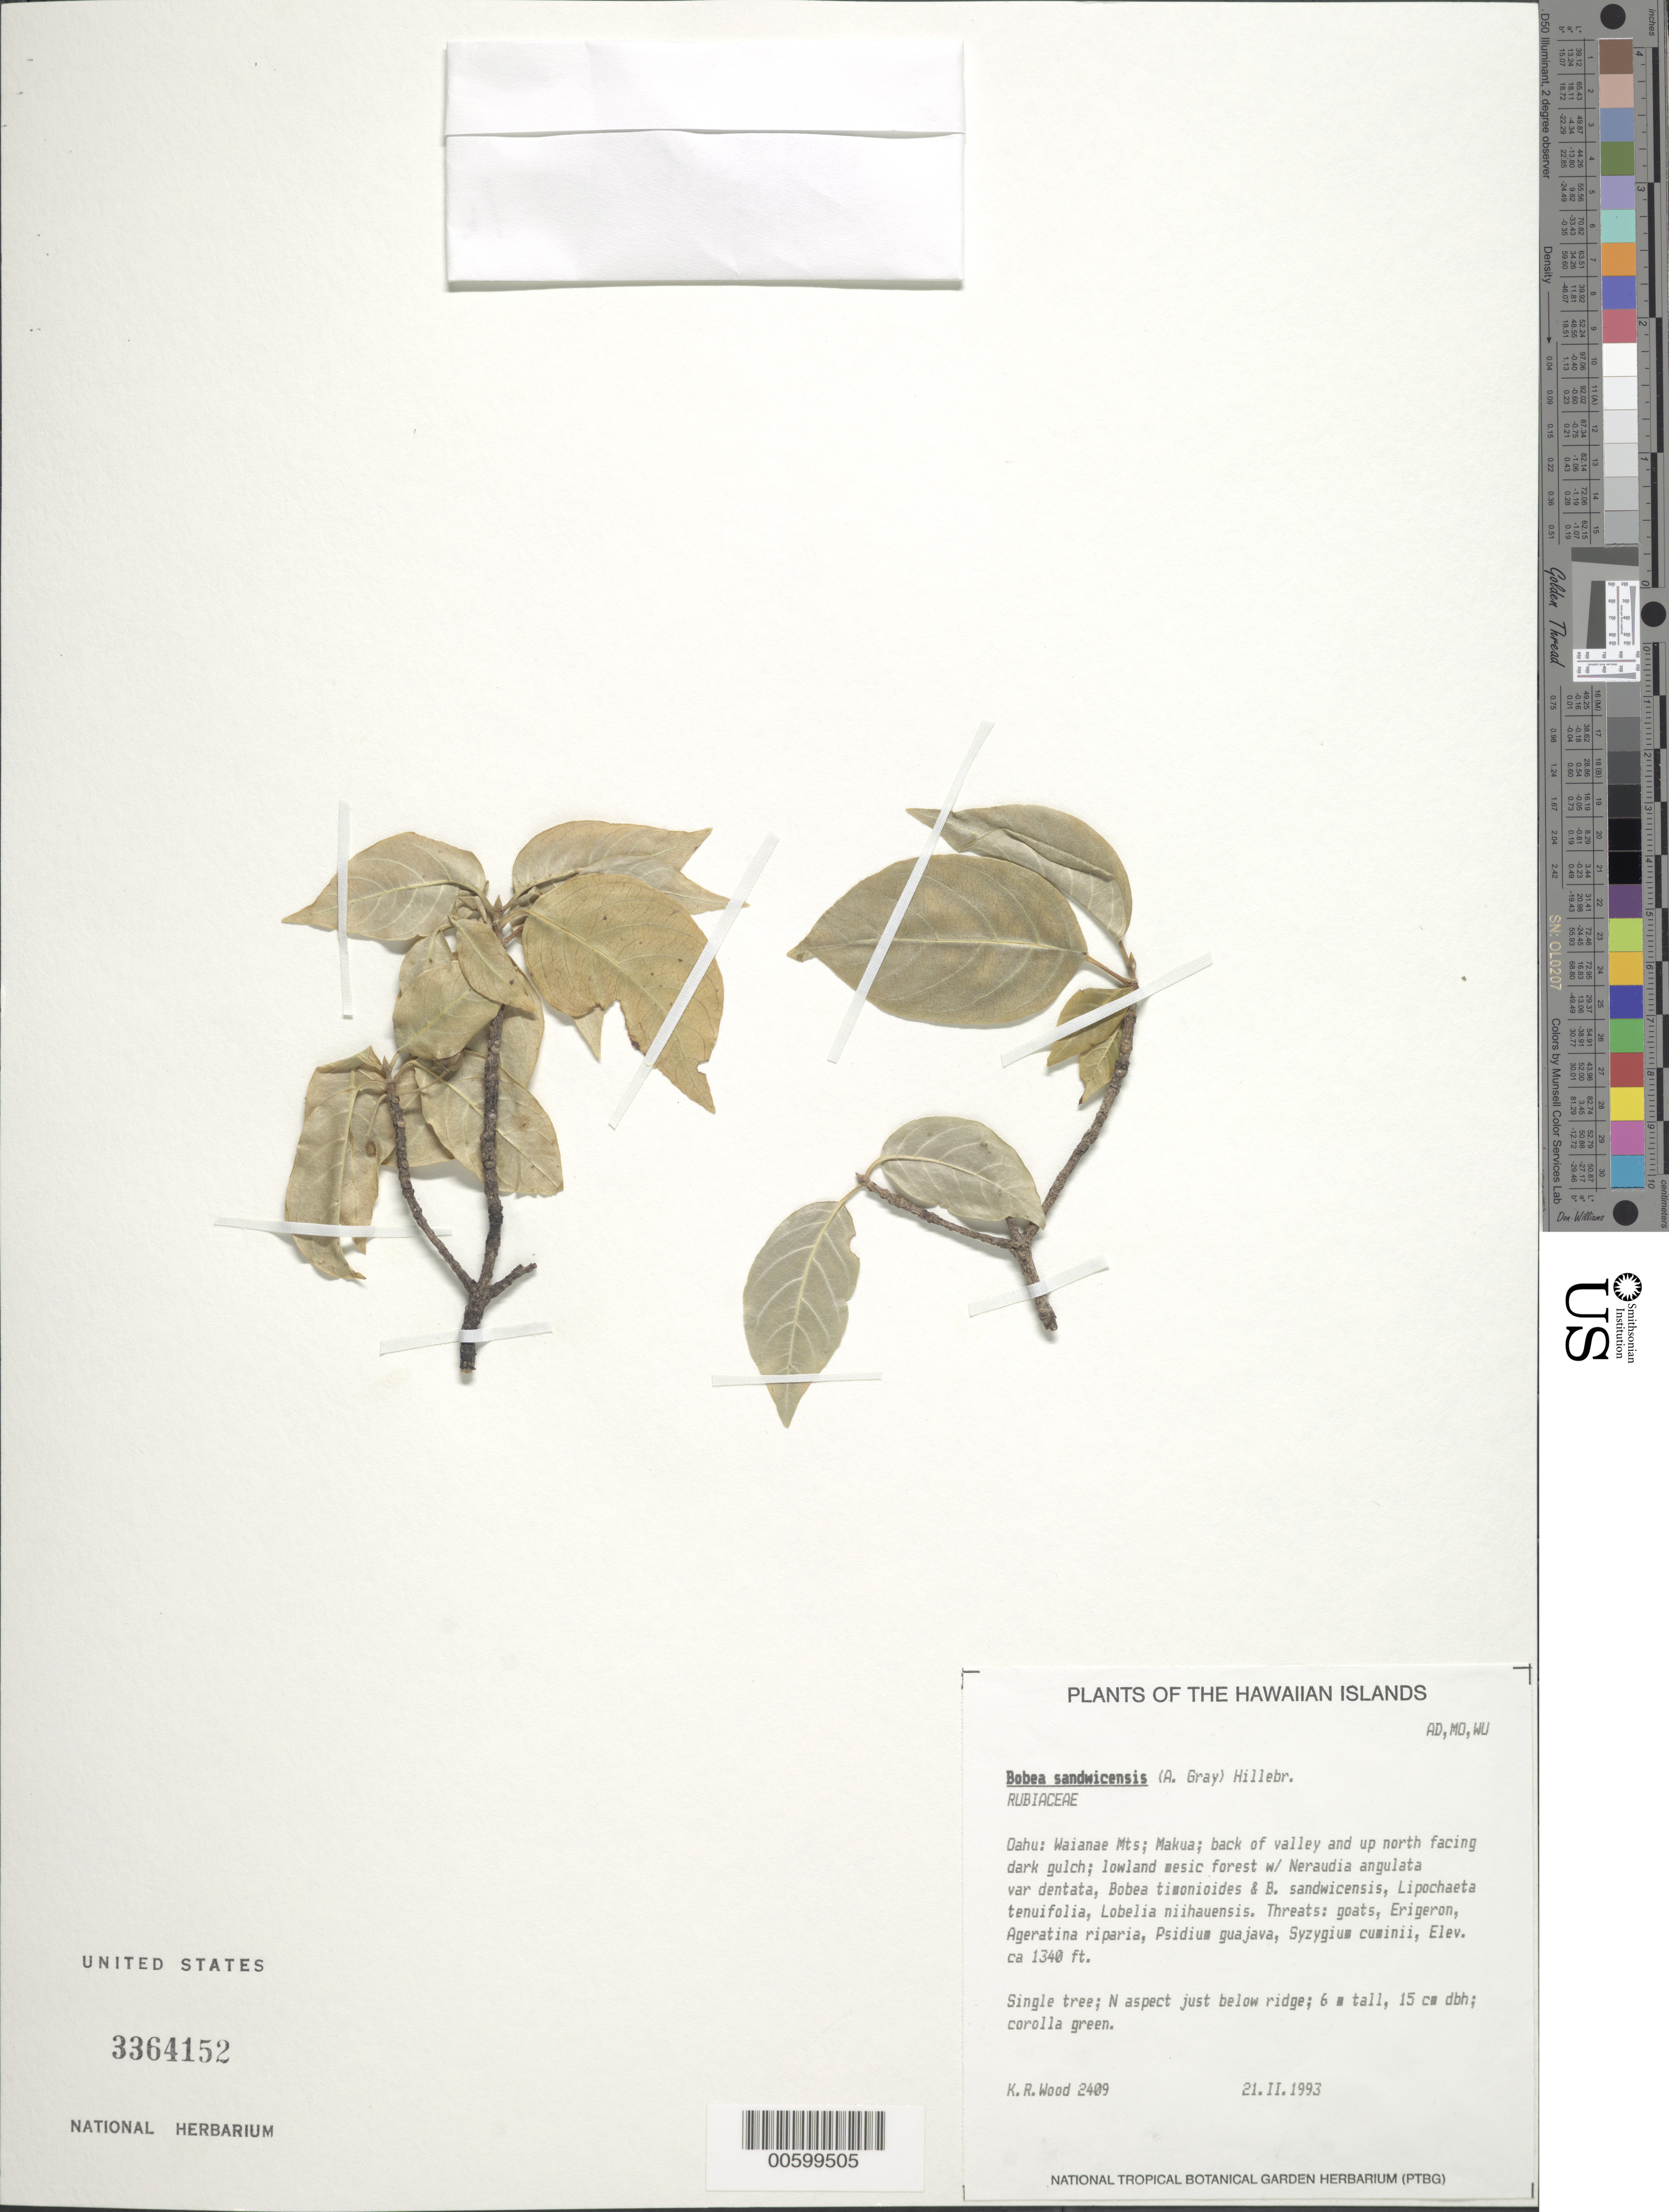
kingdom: Plantae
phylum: Tracheophyta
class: Magnoliopsida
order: Gentianales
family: Rubiaceae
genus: Bobea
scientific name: Bobea sandwicensis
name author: (A. Gray) Hillebr.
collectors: K. R. Wood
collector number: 2409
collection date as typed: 21 Feb 1993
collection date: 1993-02-21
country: United States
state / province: Hawaii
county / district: Honolulu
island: Oahu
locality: Waianae Mts.; Makua; back of valley and up N facing dark gulch.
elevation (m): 408.432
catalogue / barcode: US 3364152